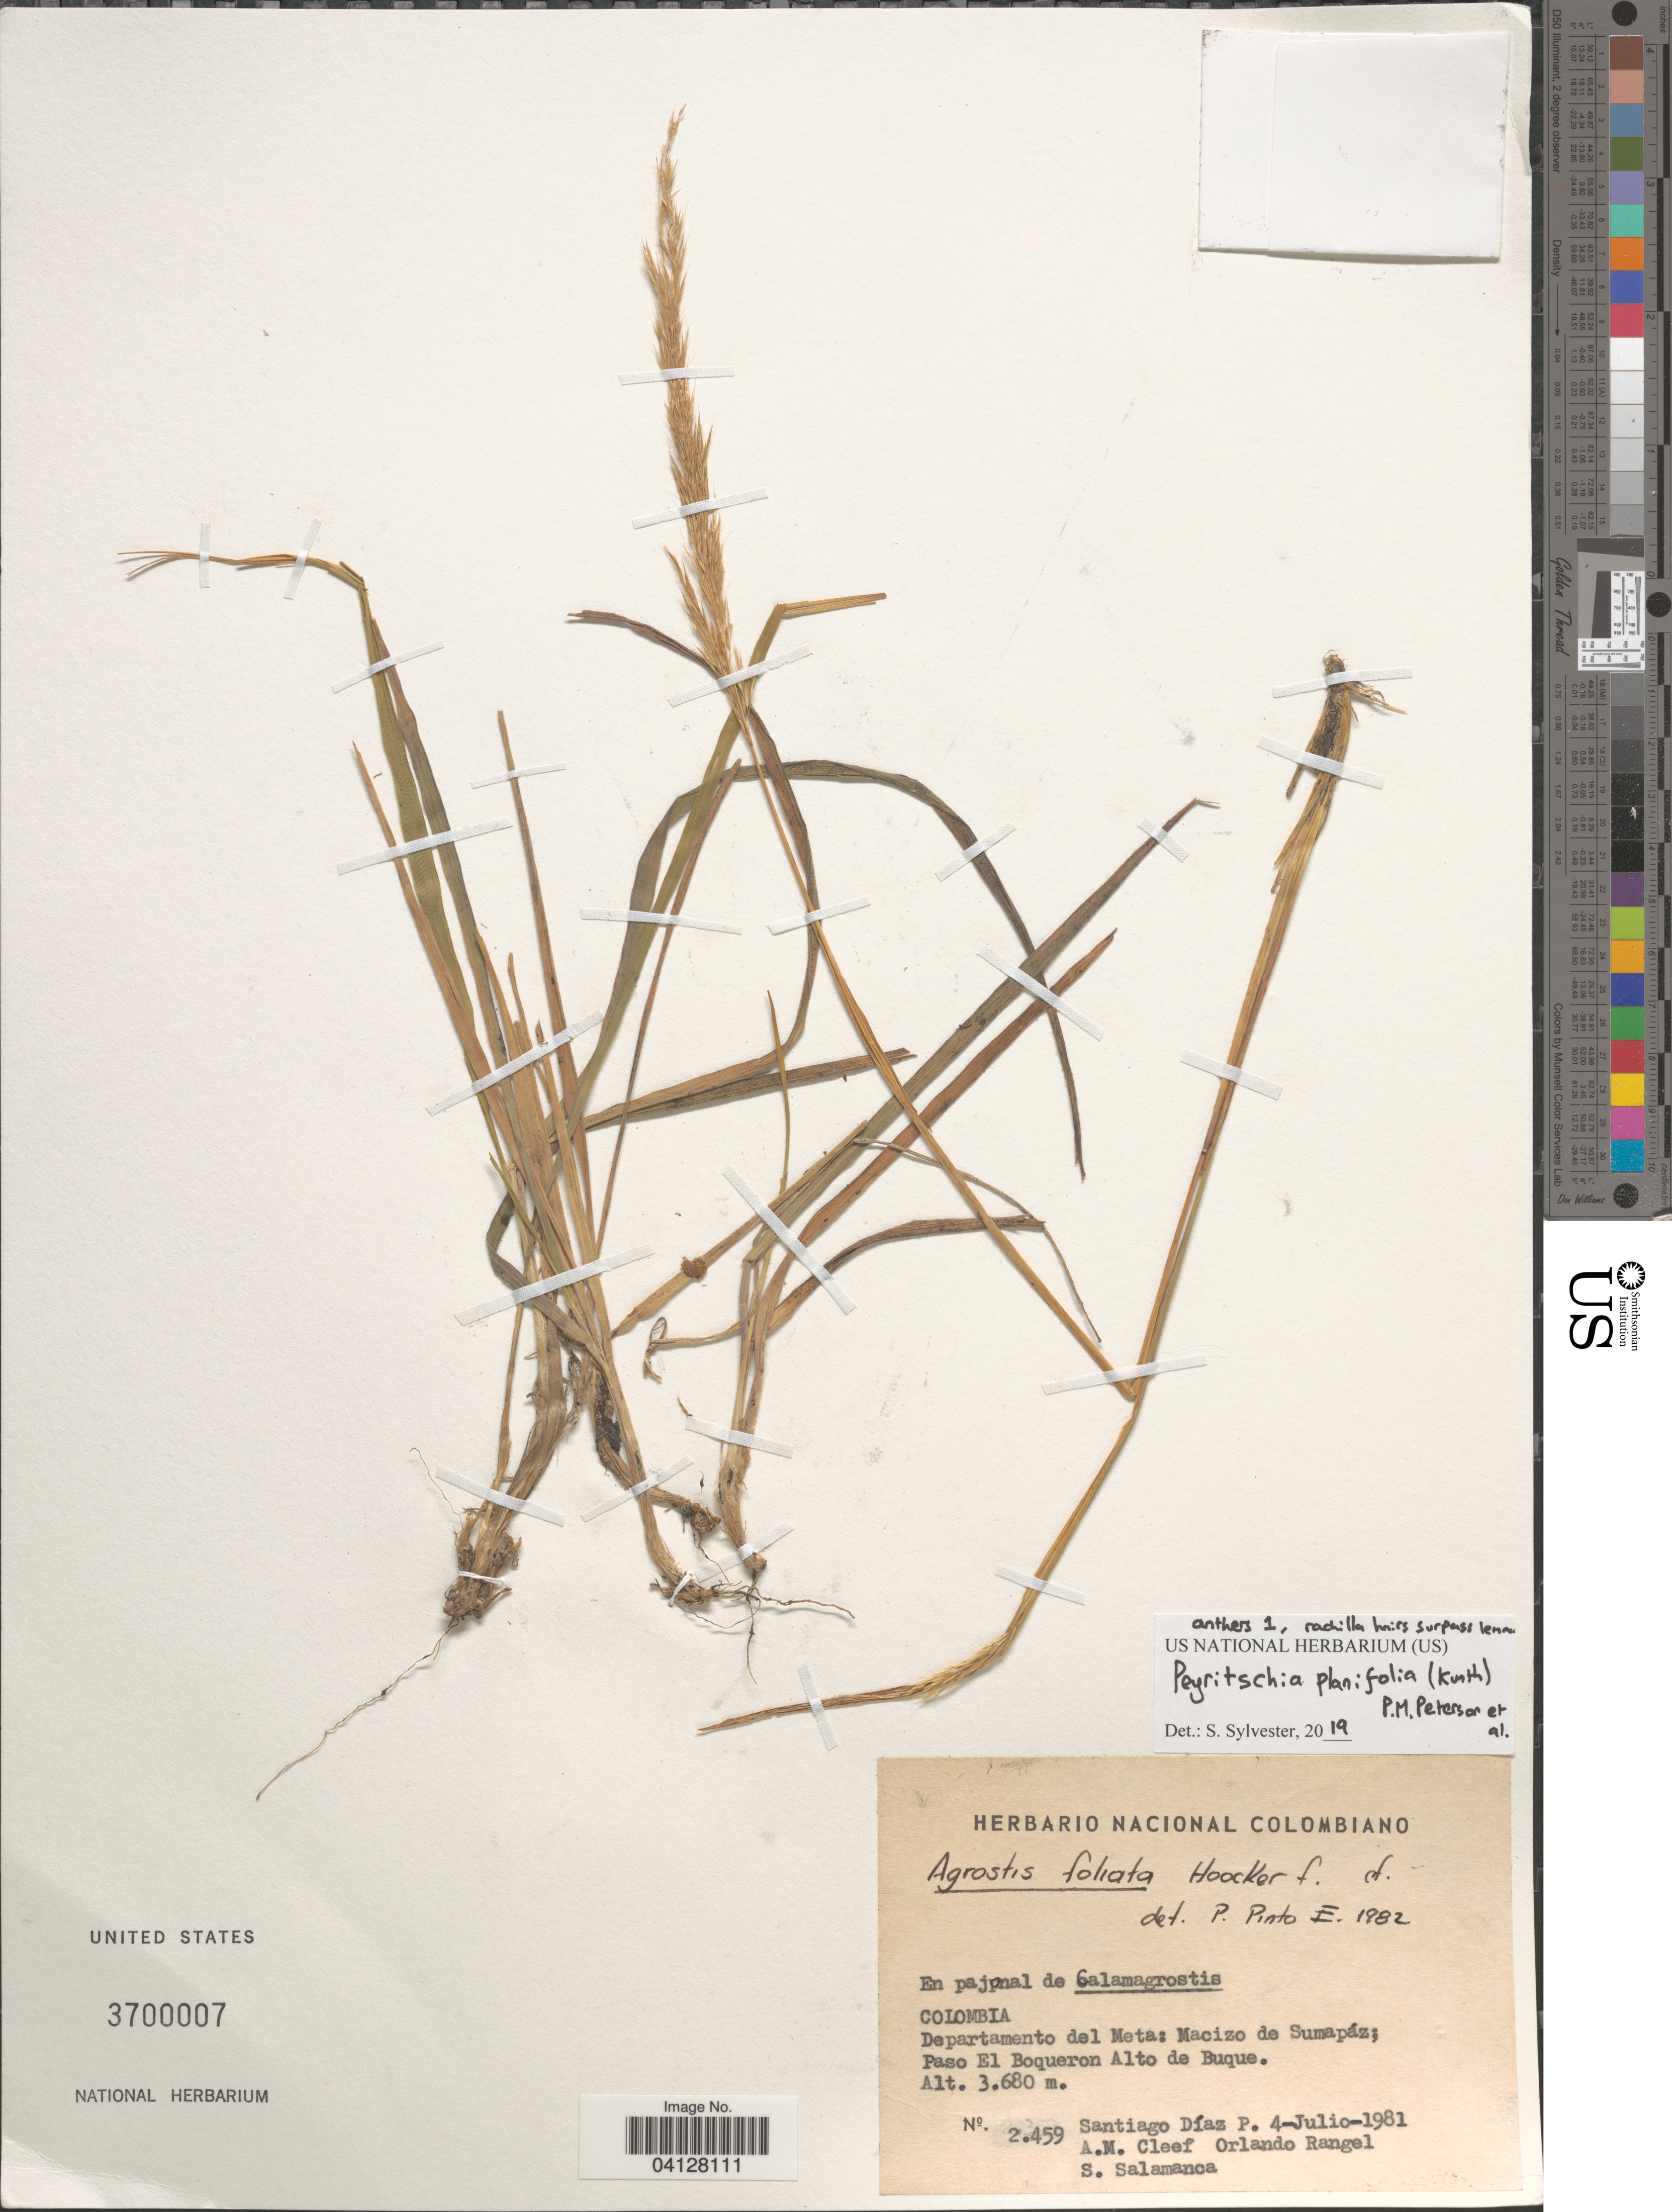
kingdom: Plantae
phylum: Tracheophyta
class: Liliopsida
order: Poales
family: Poaceae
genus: Peyritschia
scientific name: Peyritschia planifolia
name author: (Kunth) P.M. Peterson et al.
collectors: S. Diaz P., A. M. Cleef, O. Rangel & S. Salamanca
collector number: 2459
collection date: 1981-07-04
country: Colombia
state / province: Meta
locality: Departamento del Meta: Macizo de Sumapáz; Paso El Boqueron Alto de Buque.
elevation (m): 3680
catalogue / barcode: US 3700007